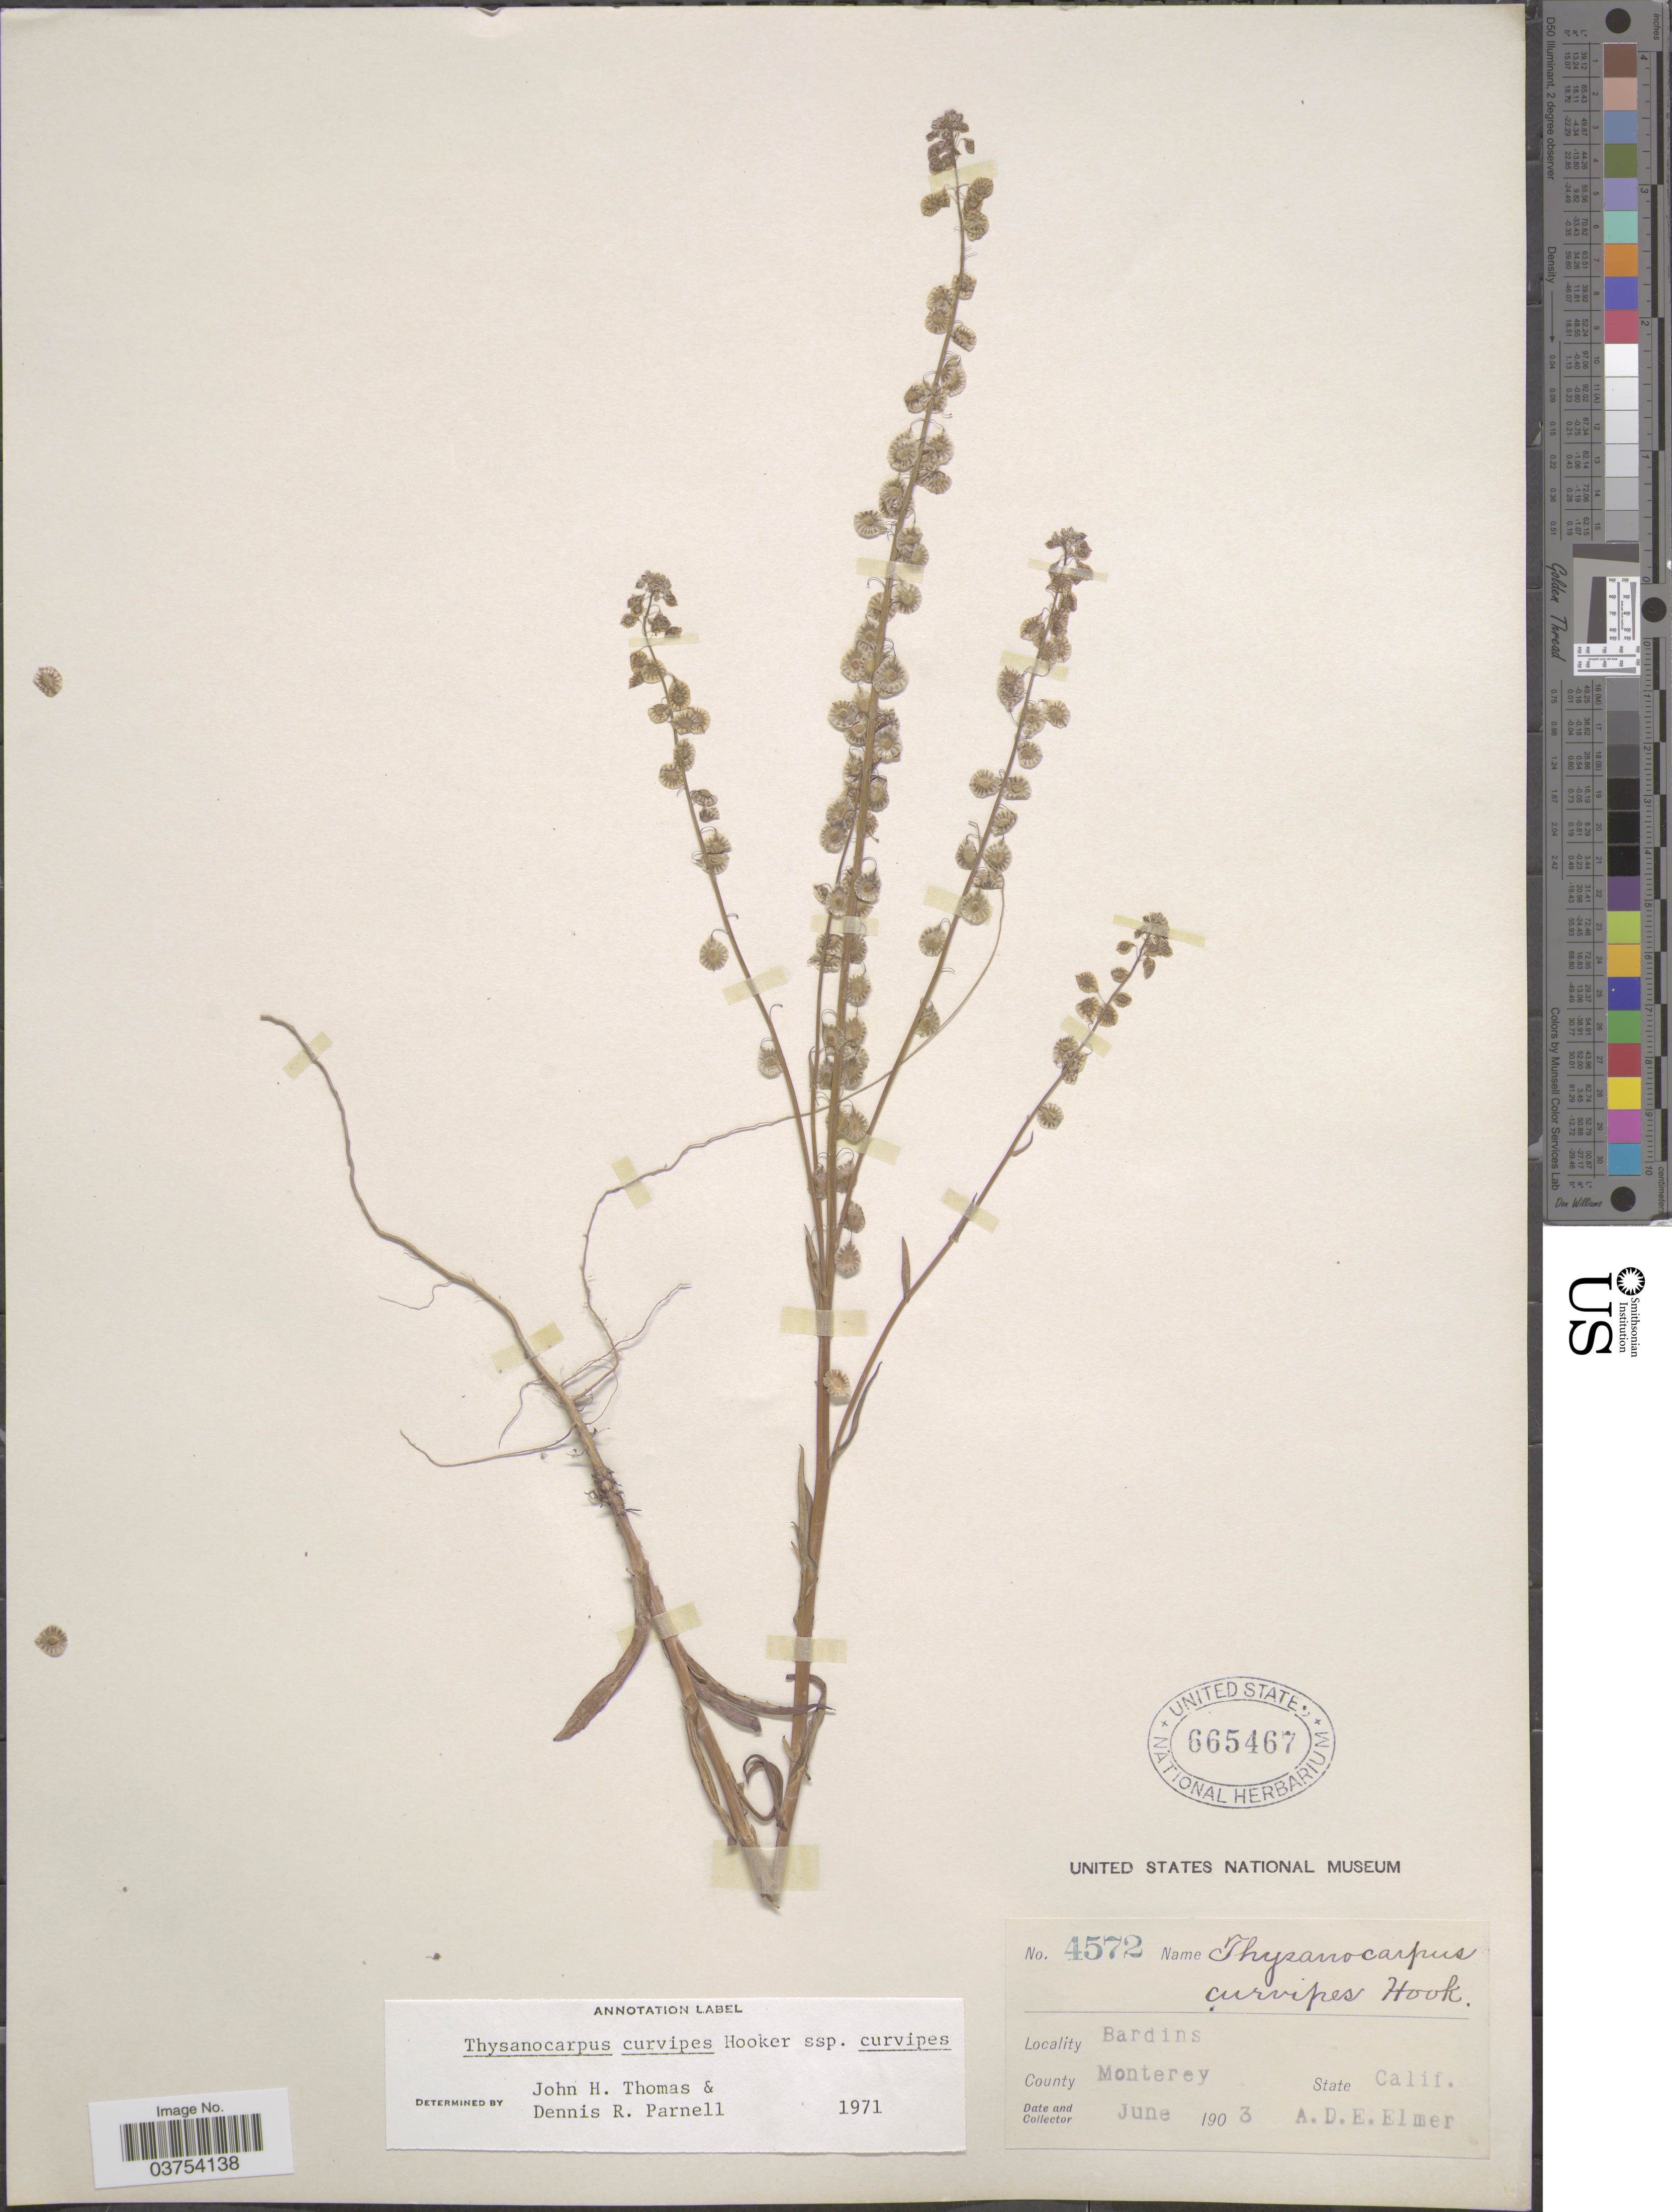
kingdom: Plantae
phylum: Tracheophyta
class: Magnoliopsida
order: Brassicales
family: Brassicaceae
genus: Thysanocarpus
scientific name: Thysanocarpus curvipes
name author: Hook.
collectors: A. D. E. Elmer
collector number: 4572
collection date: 1903-06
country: United States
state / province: California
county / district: Monterey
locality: Bardins. County Monterey.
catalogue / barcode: US 665467